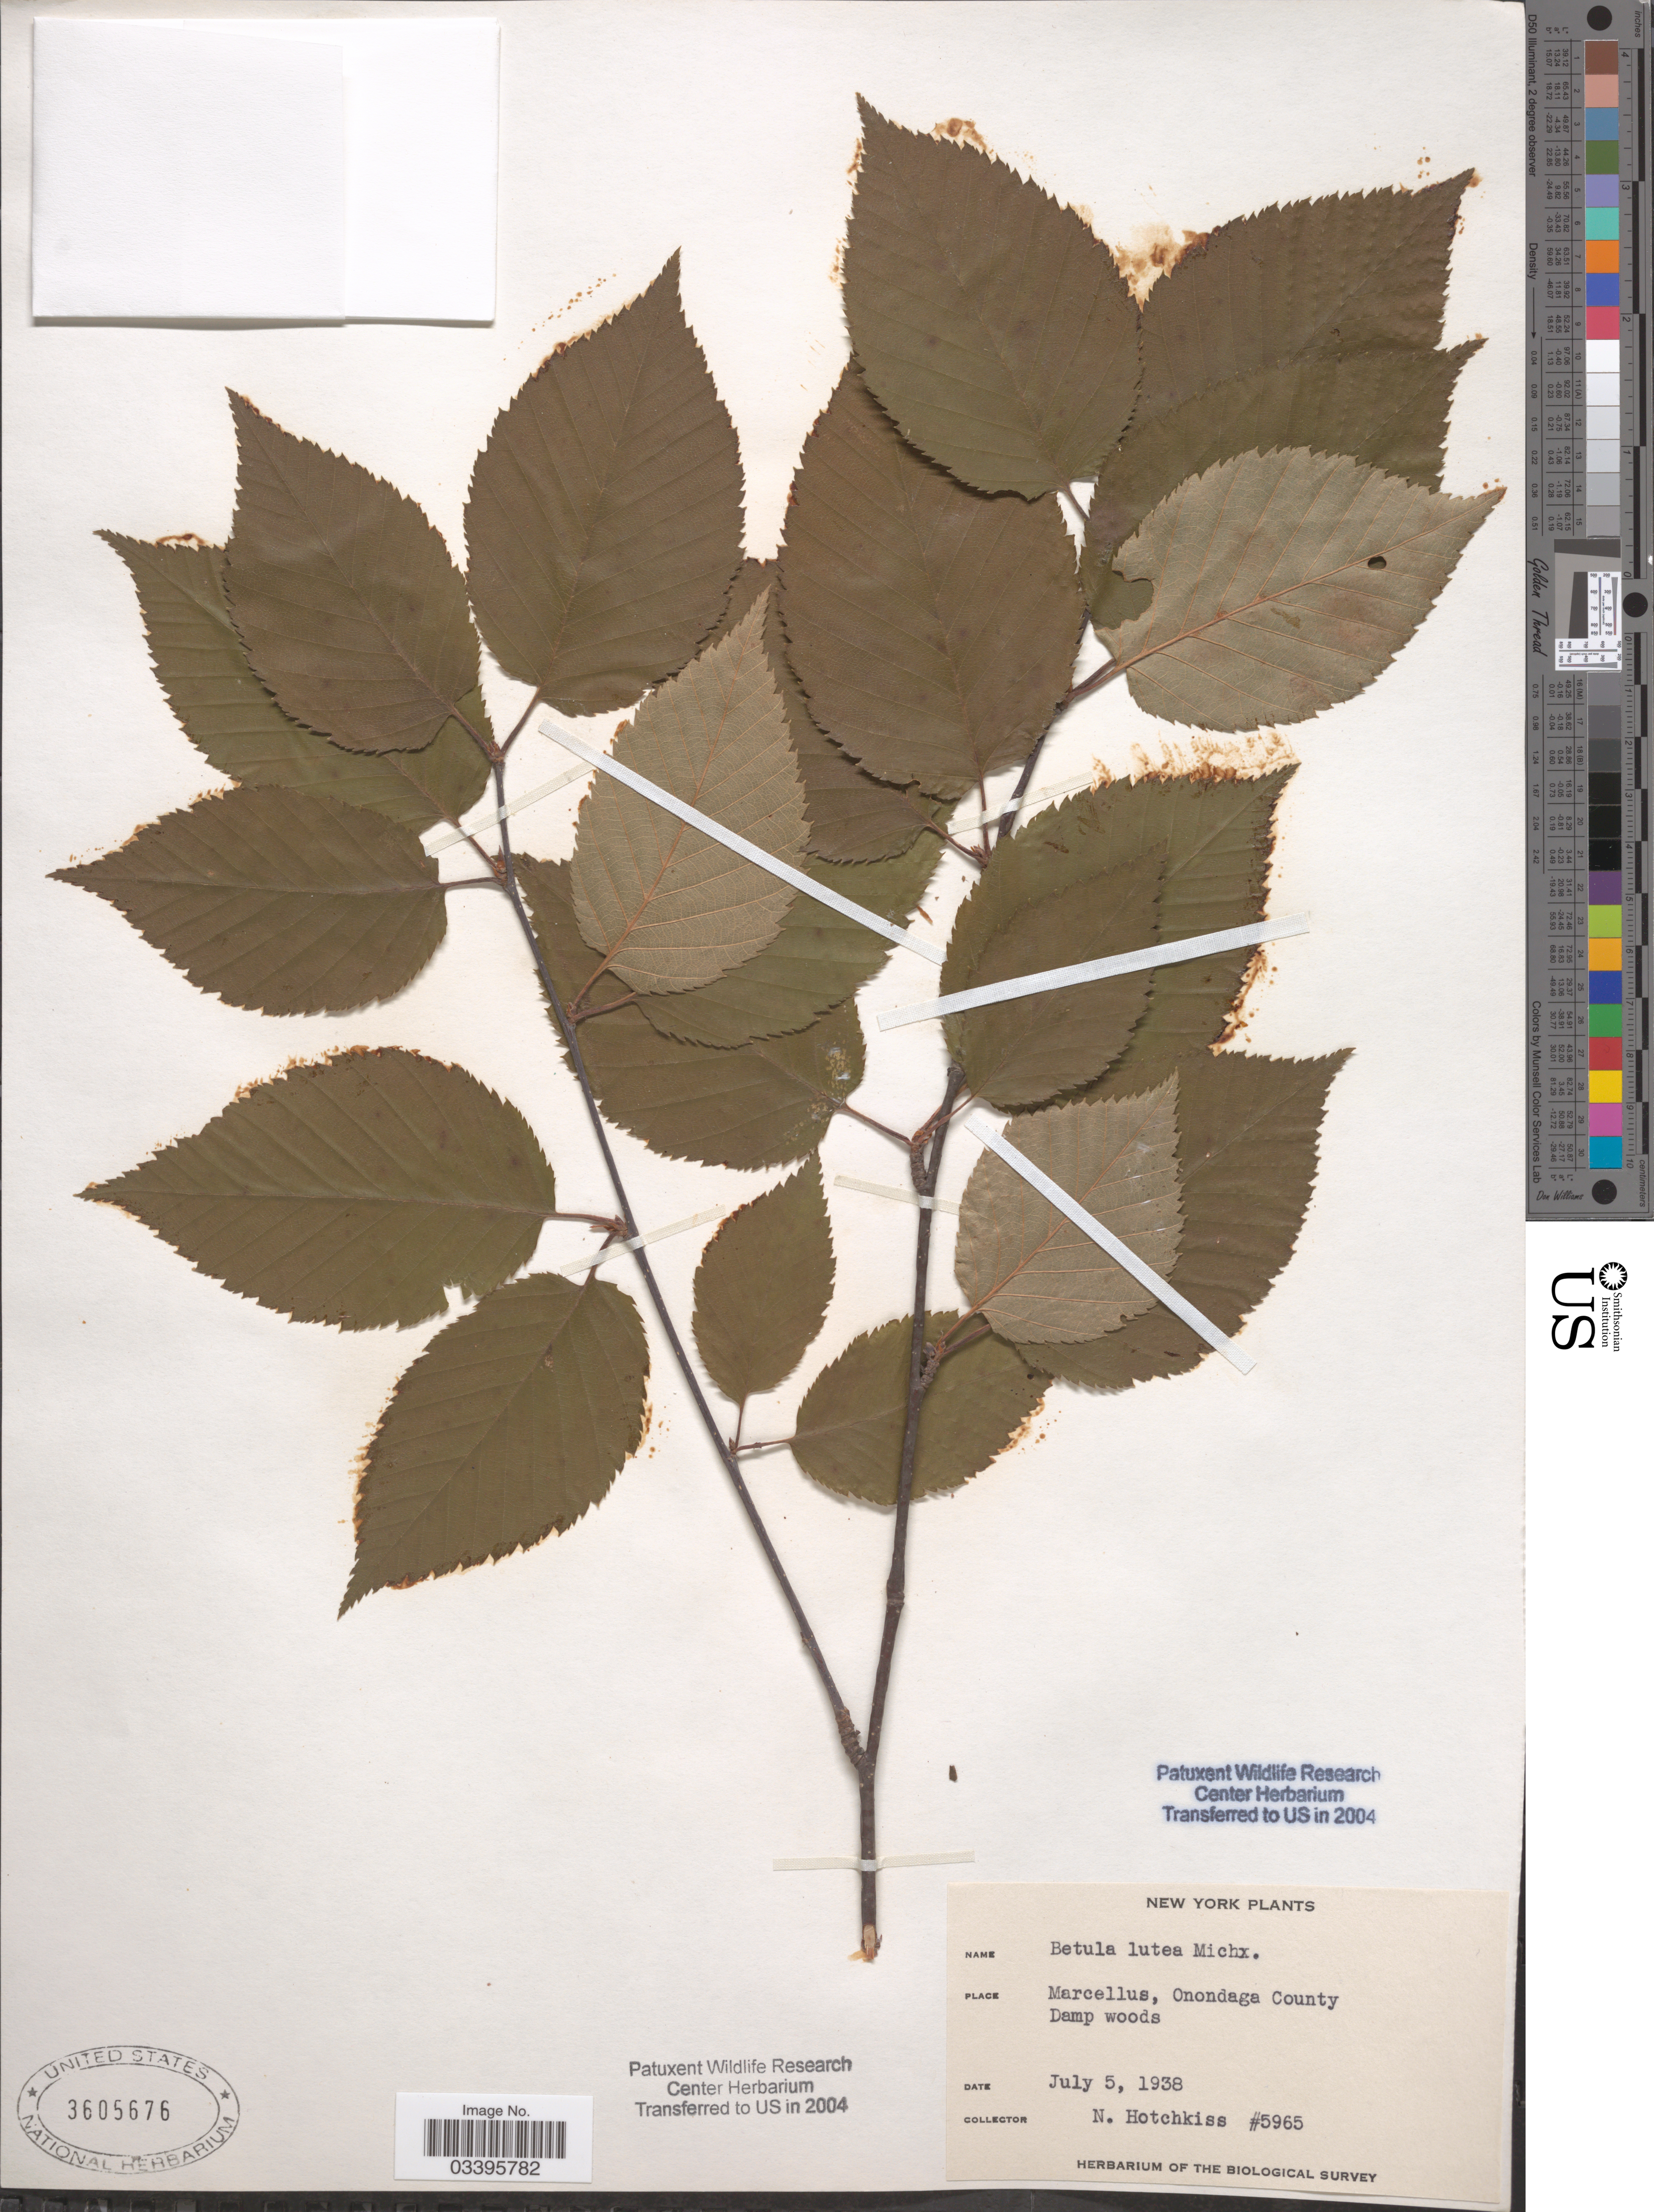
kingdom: Plantae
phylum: Tracheophyta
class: Magnoliopsida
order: Fagales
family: Betulaceae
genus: Betula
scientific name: Betula lutea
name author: F. Michx.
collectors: N. Hotchkiss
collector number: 5965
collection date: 1938-07-05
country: United States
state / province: New York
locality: Marcellus, Onondaga County.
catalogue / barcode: US 3605676